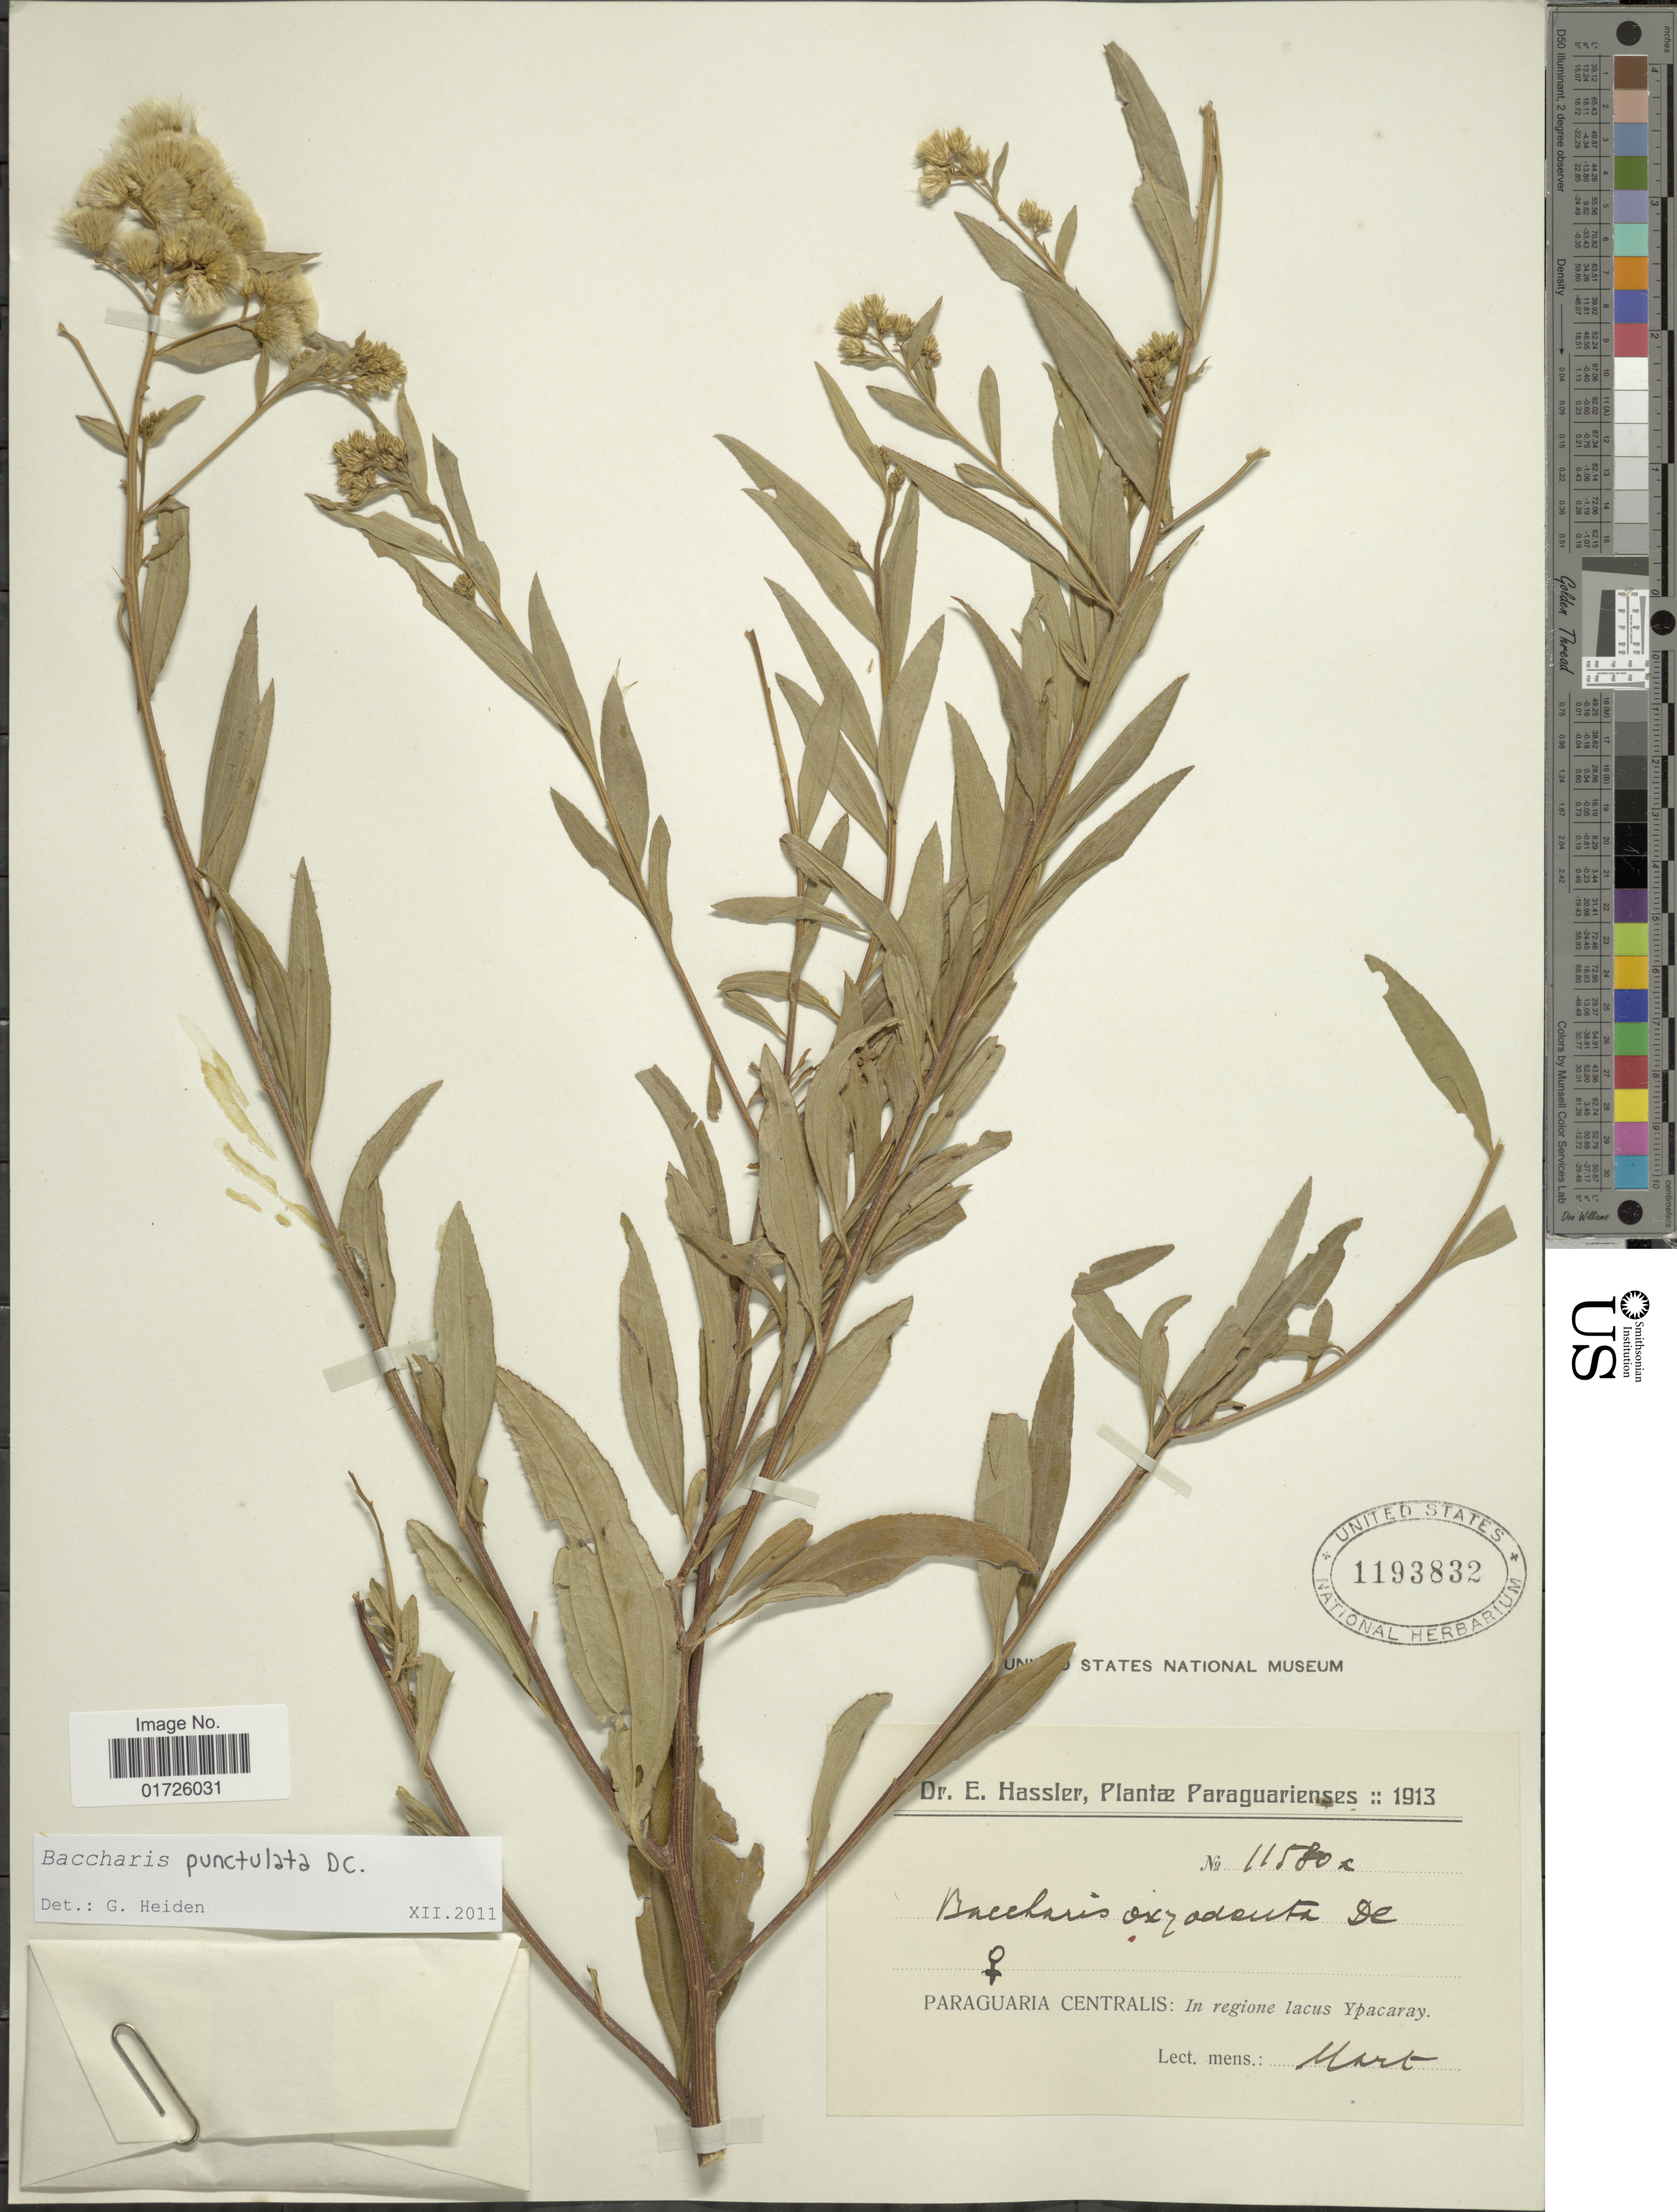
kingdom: Plantae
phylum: Tracheophyta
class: Magnoliopsida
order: Asterales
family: Asteraceae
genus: Baccharis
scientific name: Baccharis punctulata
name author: DC.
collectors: E. Hassler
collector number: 11580c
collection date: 1913-03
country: Paraguay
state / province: Central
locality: Paraguaria Centralis: In regione lacus Ypacaray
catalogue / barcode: US 1193832